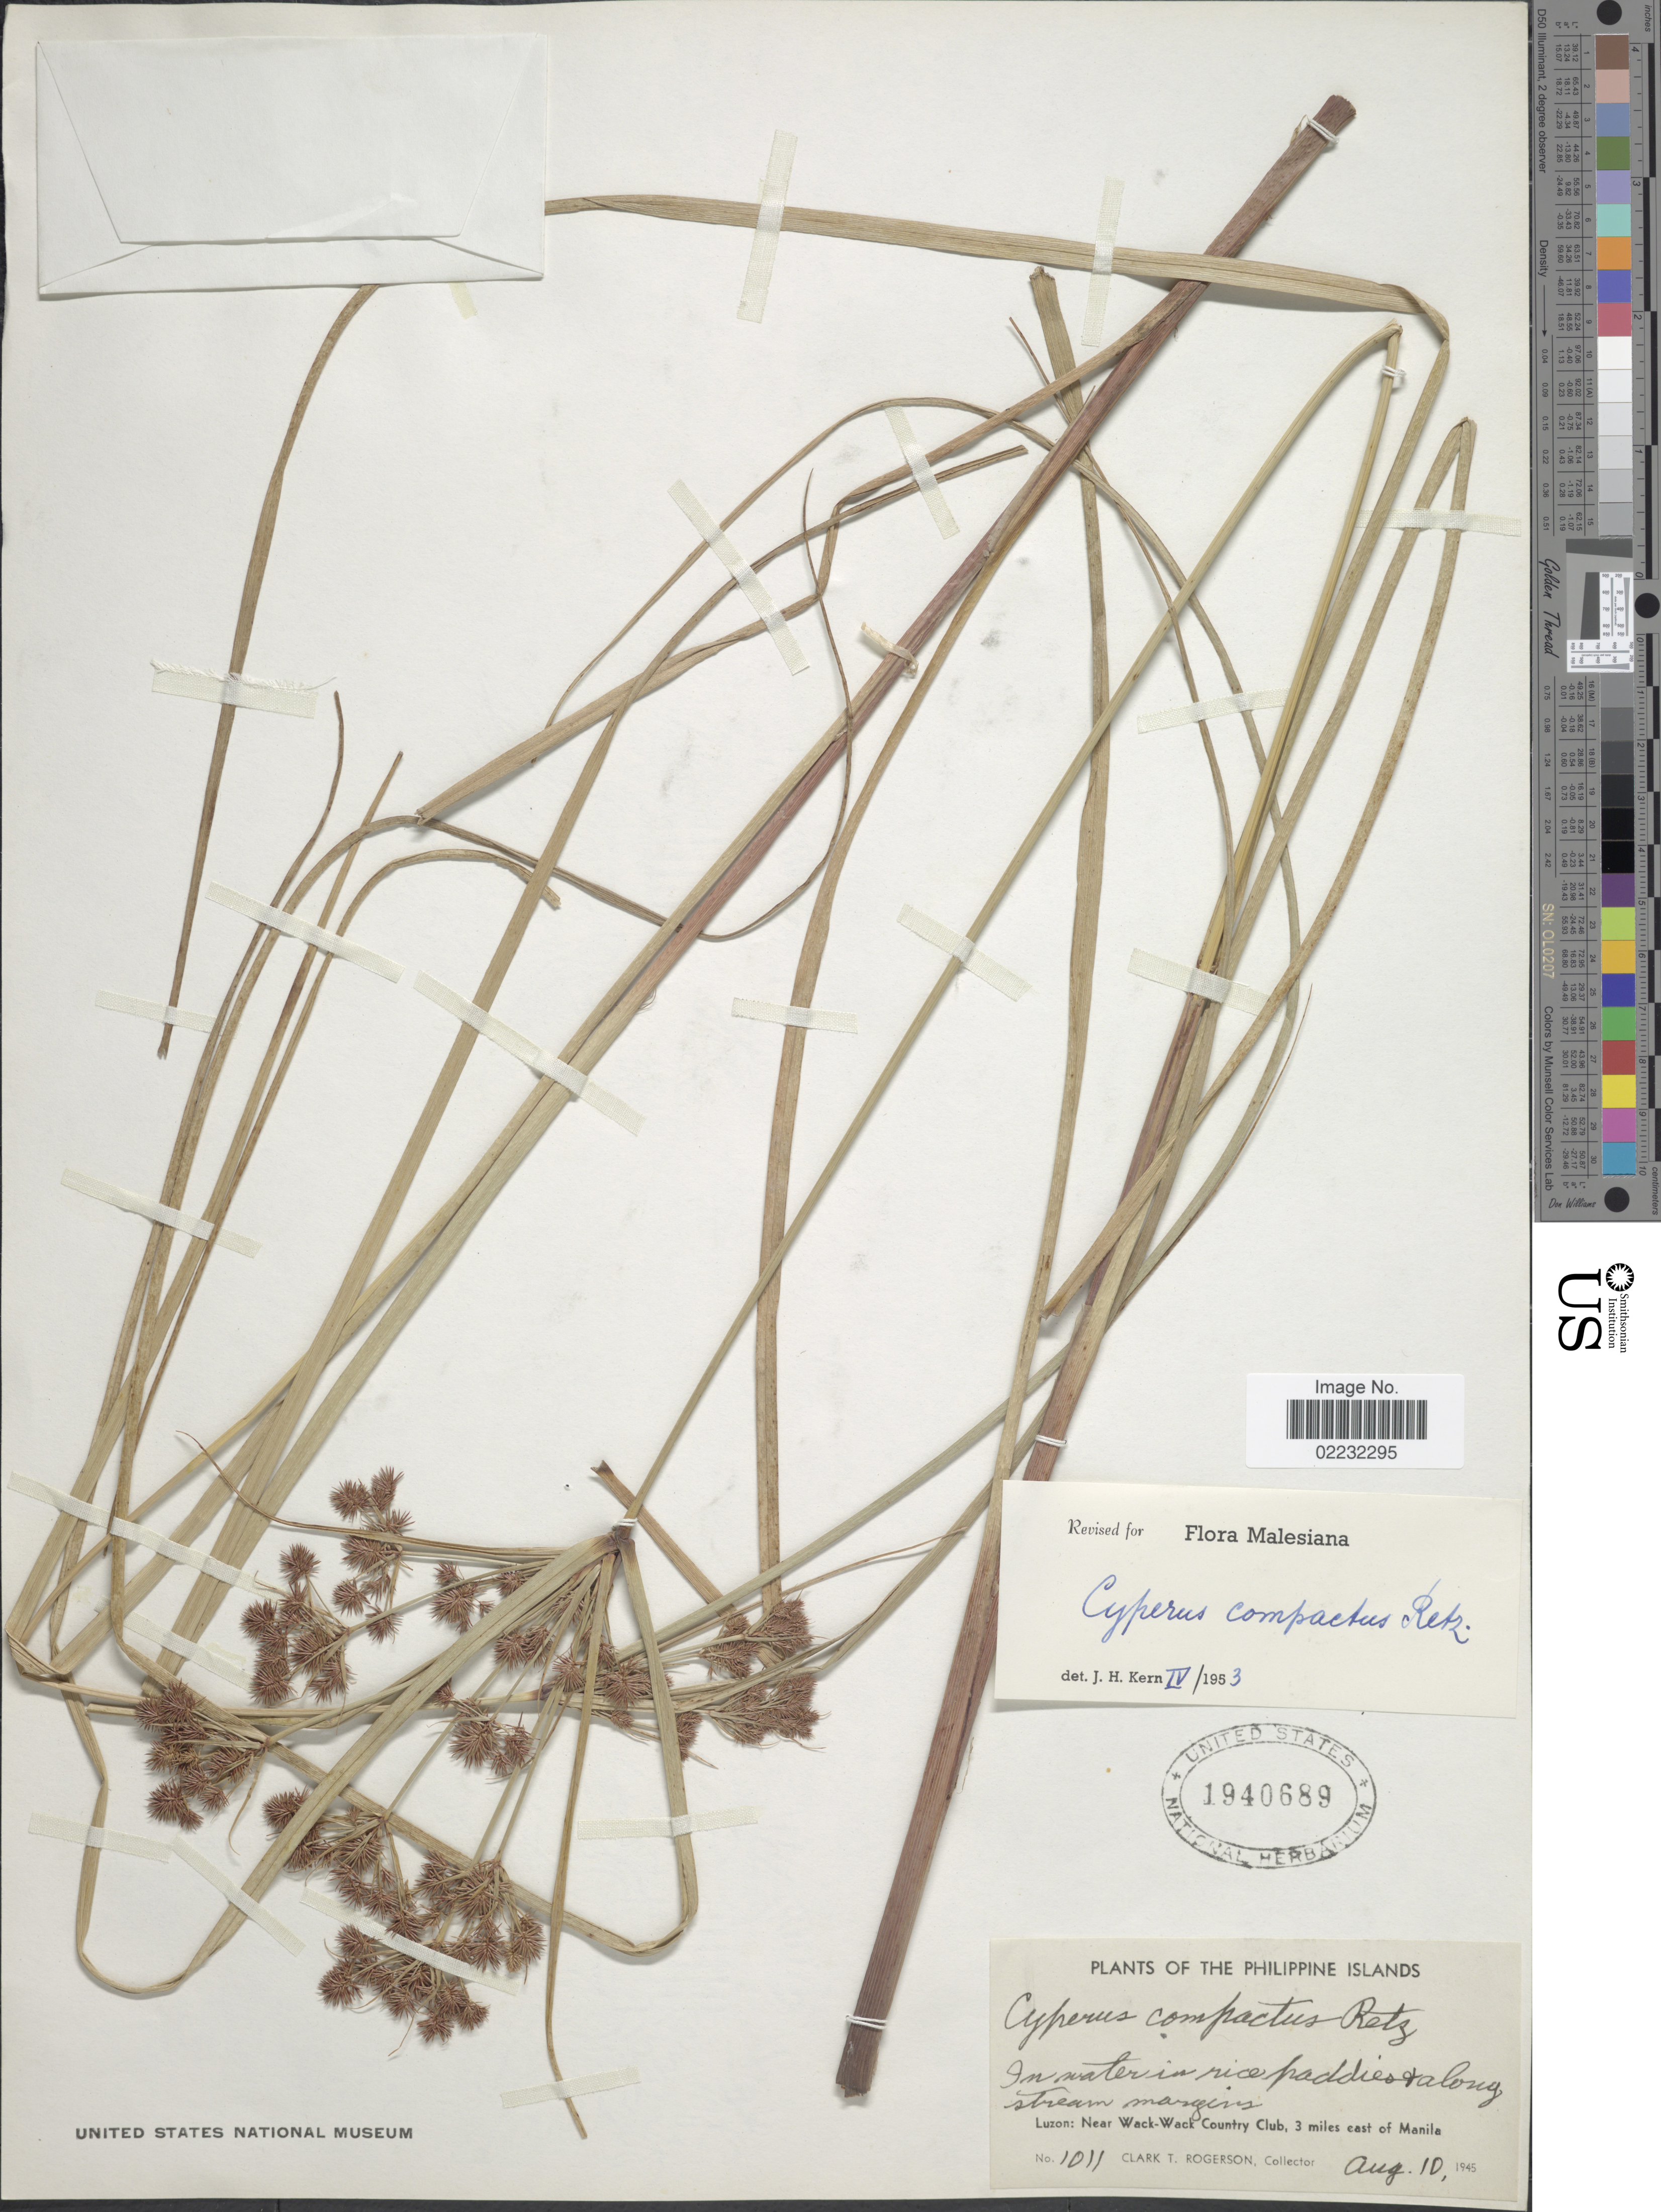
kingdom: Plantae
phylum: Tracheophyta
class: Liliopsida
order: Poales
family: Cyperaceae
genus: Cyperus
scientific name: Cyperus compactus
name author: Retz.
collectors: C. Rogerson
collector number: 1011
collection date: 1945-08-10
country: Philippines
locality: In water in rice paddies + along stream margins, Luzon: near Wack-Wack Country Club, 3 miles east of Manila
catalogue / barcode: US 1940689